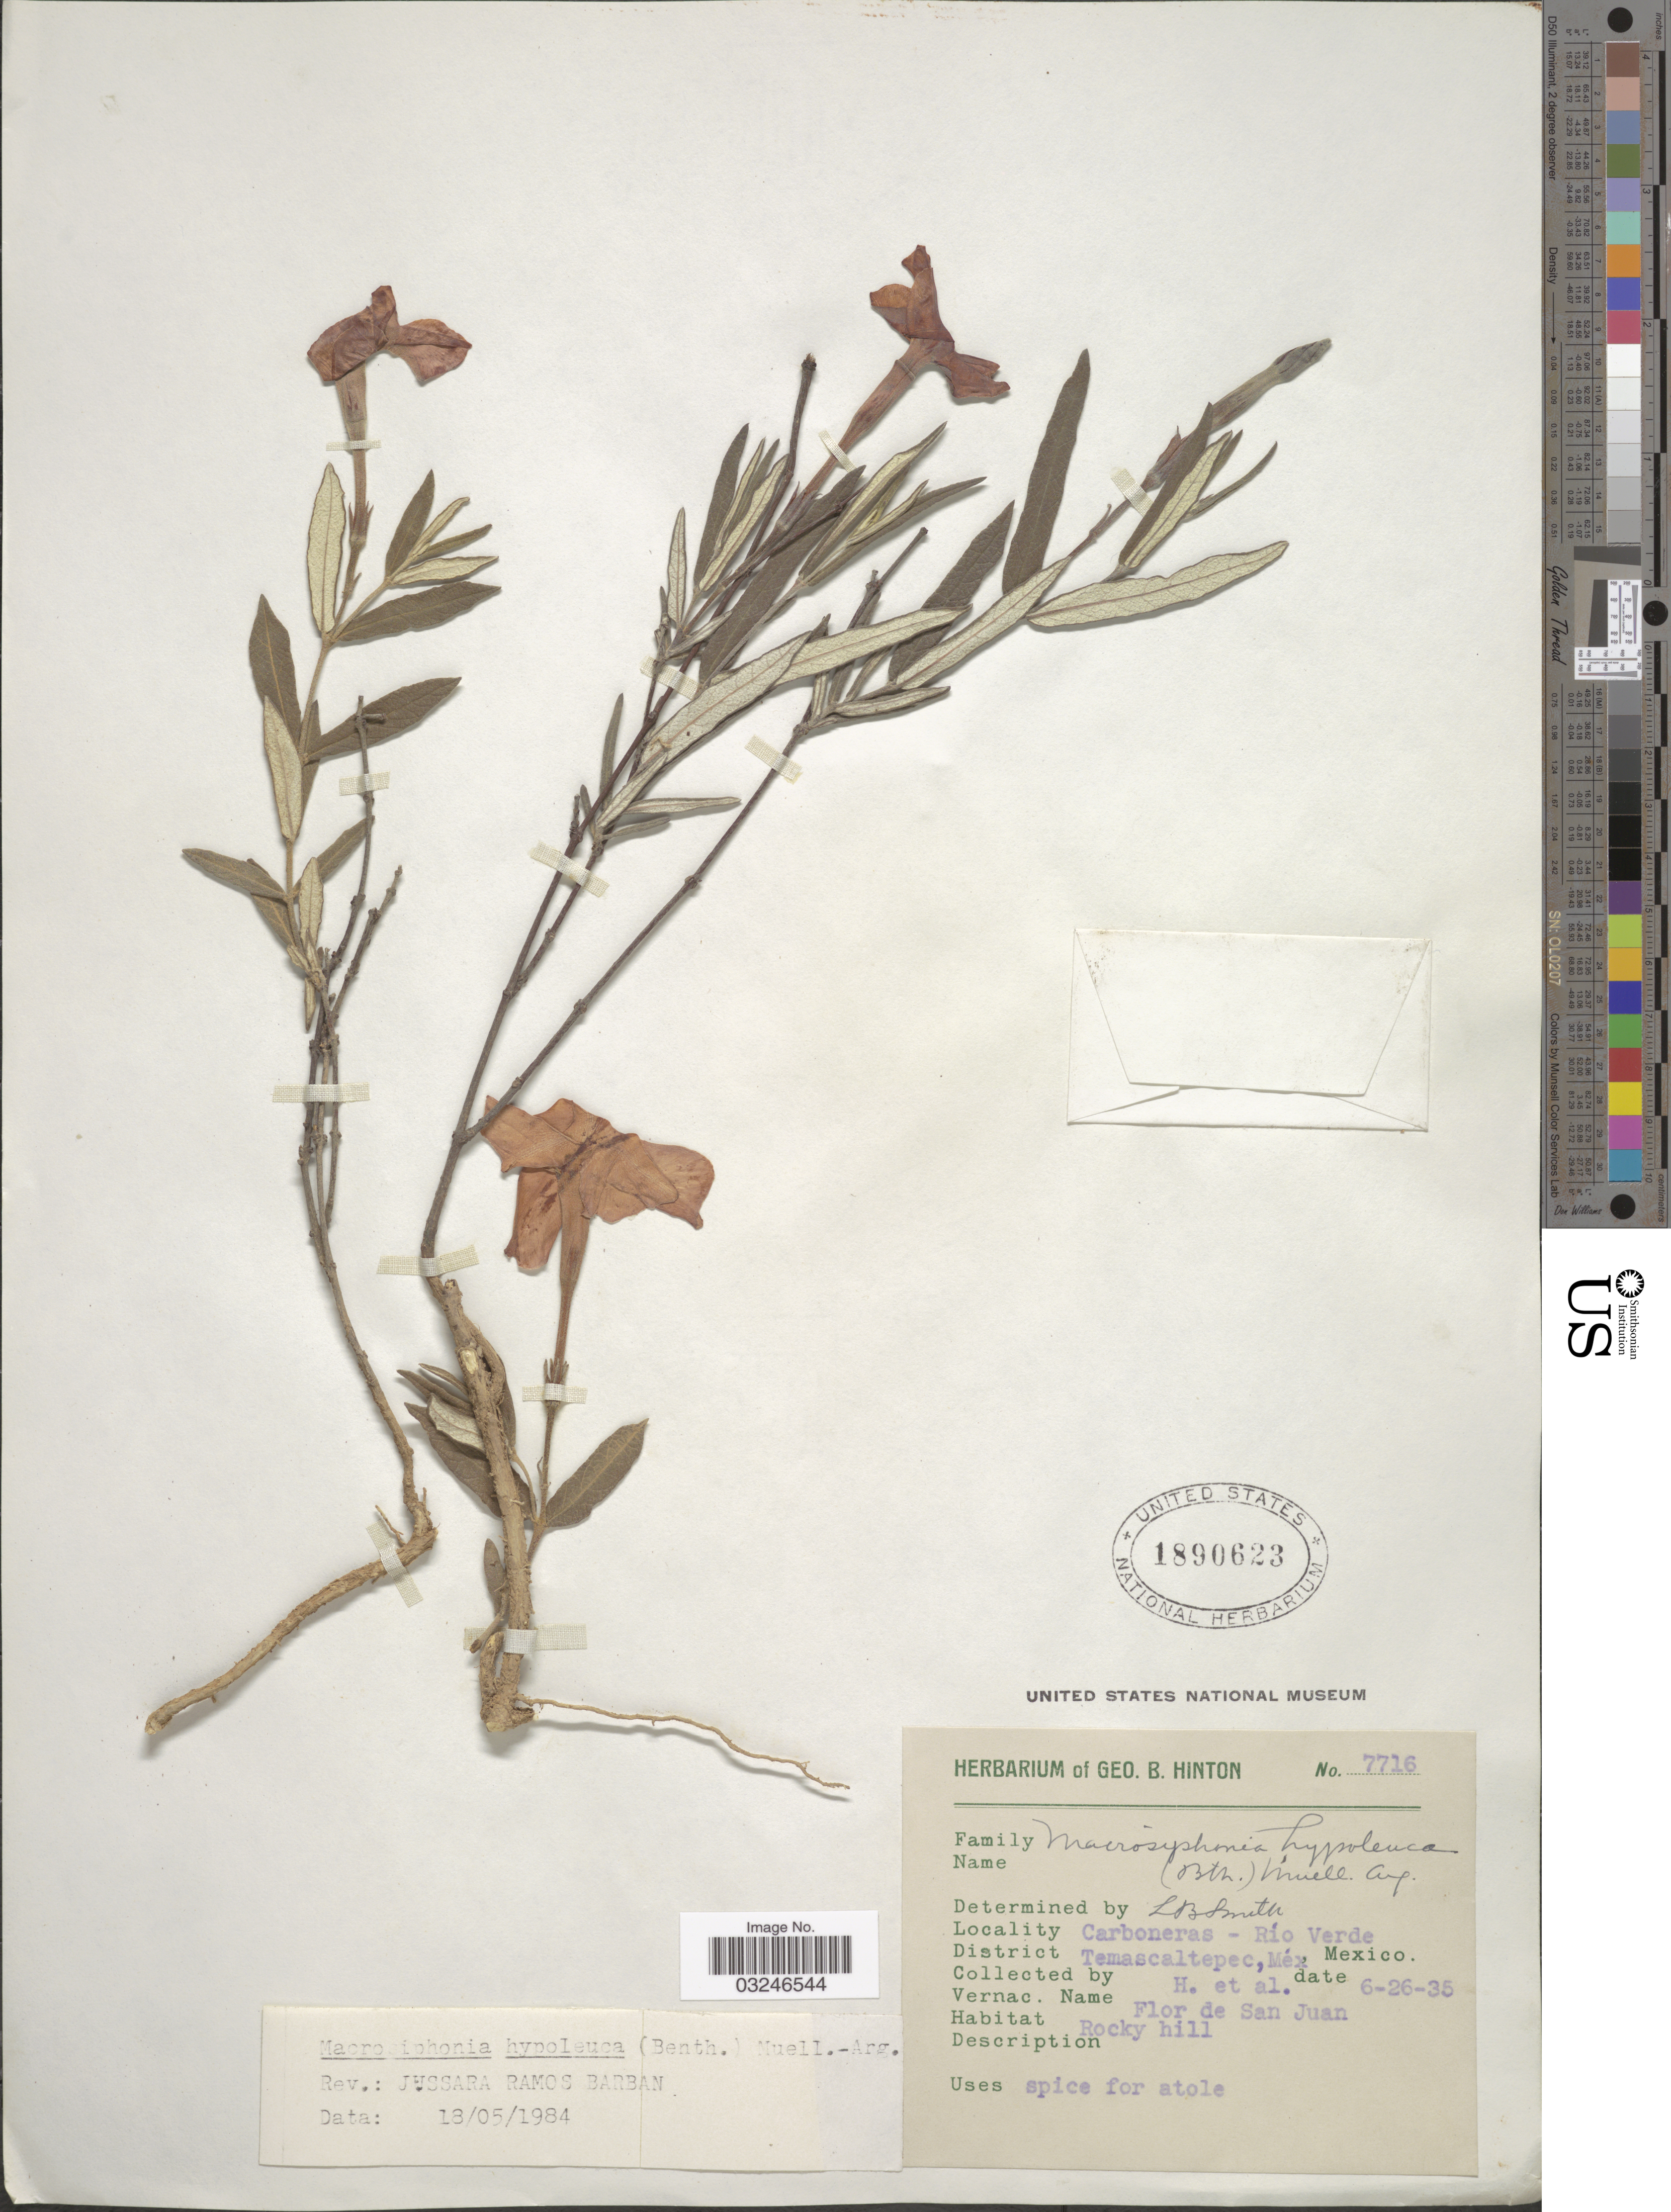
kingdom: Plantae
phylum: Tracheophyta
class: Magnoliopsida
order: Gentianales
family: Apocynaceae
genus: Macrosiphonia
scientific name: Macrosiphonia hypoleuca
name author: (Benth.) Müll. Arg.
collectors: G. B. Hinton & et al.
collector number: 7716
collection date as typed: Transcribed d/m/y: 26/6/35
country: Mexico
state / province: México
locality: Carboneras - Río Verde. District Temascaltepec, Méx.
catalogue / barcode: US 1890623